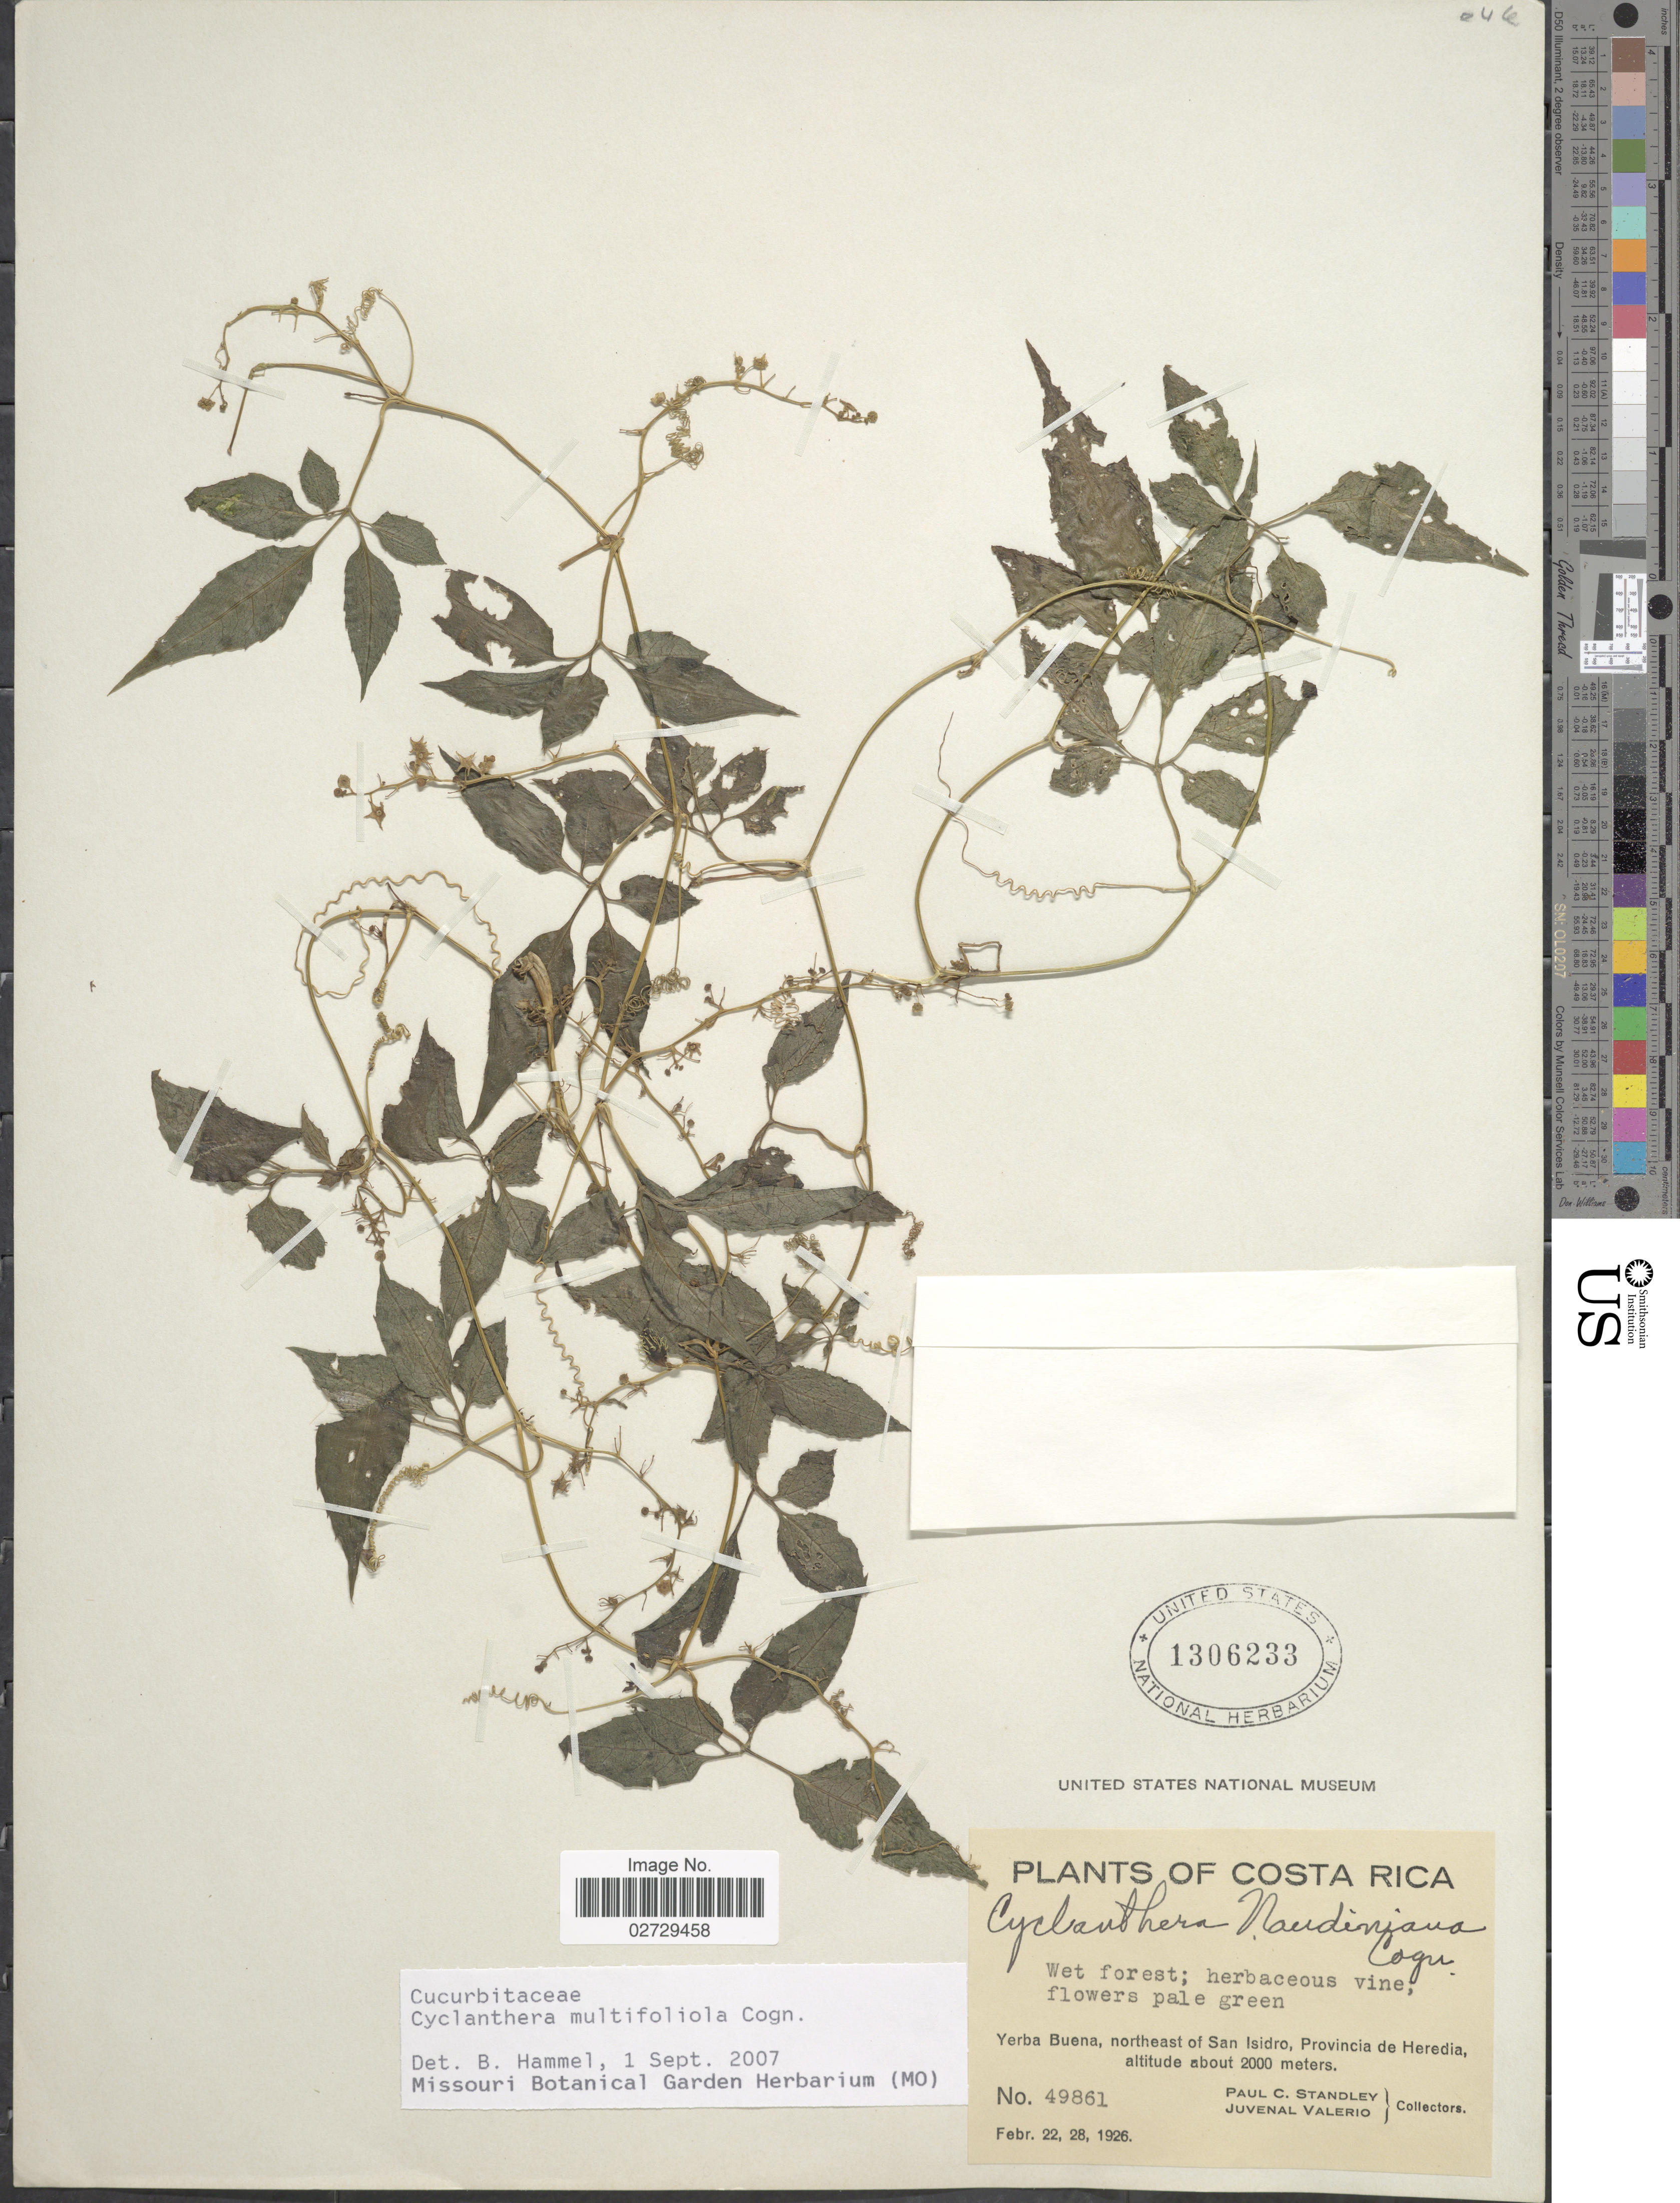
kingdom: Plantae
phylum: Tracheophyta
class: Magnoliopsida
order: Cucurbitales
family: Cucurbitaceae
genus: Cyclanthera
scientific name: Cyclanthera multifoliolata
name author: Cogn.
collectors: P. C. Standley & J. Valerio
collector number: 49861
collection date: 1926-02-22/1926-02-28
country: Costa Rica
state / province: Heredia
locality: Yerba Buena, northeast of San Isidro.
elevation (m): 2000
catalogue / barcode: US 1306233